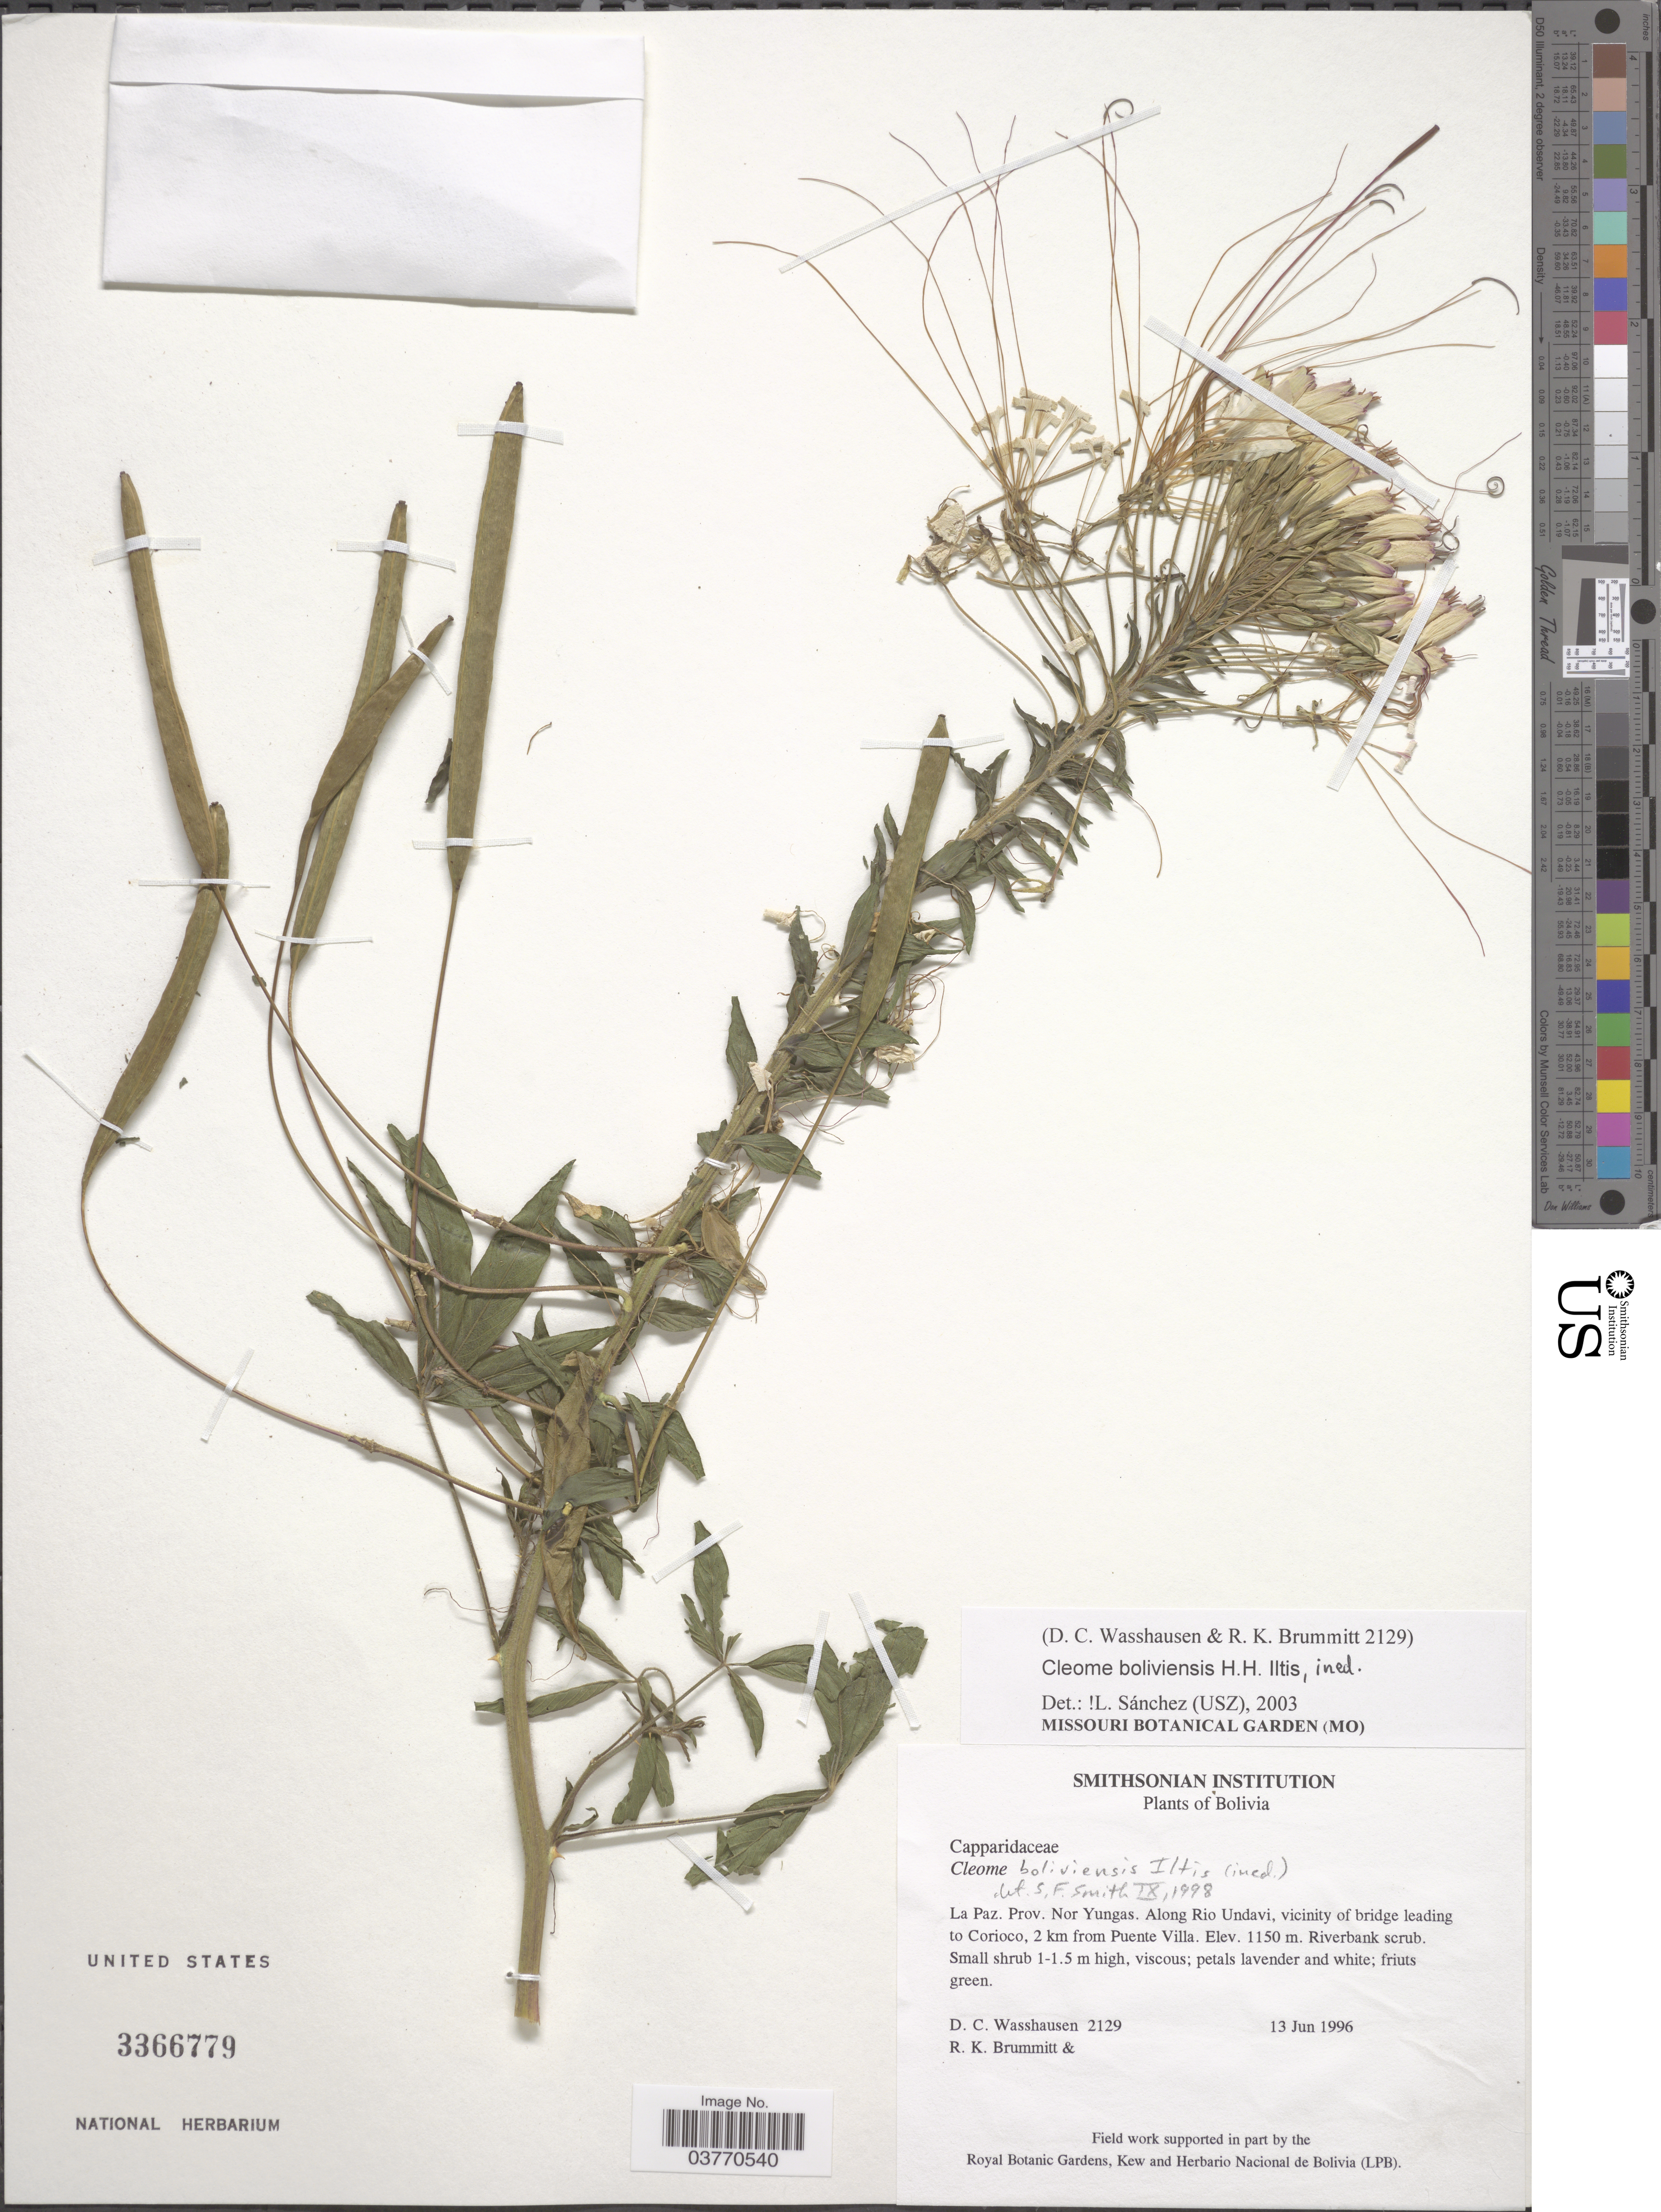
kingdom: Plantae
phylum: Tracheophyta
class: Magnoliopsida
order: Brassicales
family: Cleomaceae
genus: Tarenaya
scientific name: Tarenaya boliviensis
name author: (Iltis) Soares Neto & Roalson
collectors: D. C. Wasshausen & R. K. Brummitt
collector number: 2129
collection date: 1996-06-13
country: Bolivia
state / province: La Paz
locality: Nor Yungas. Along Rio Undavi, vicinity of bridge leading to Corioco, 2 km from Puente Villa.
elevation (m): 1150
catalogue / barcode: US 3366779